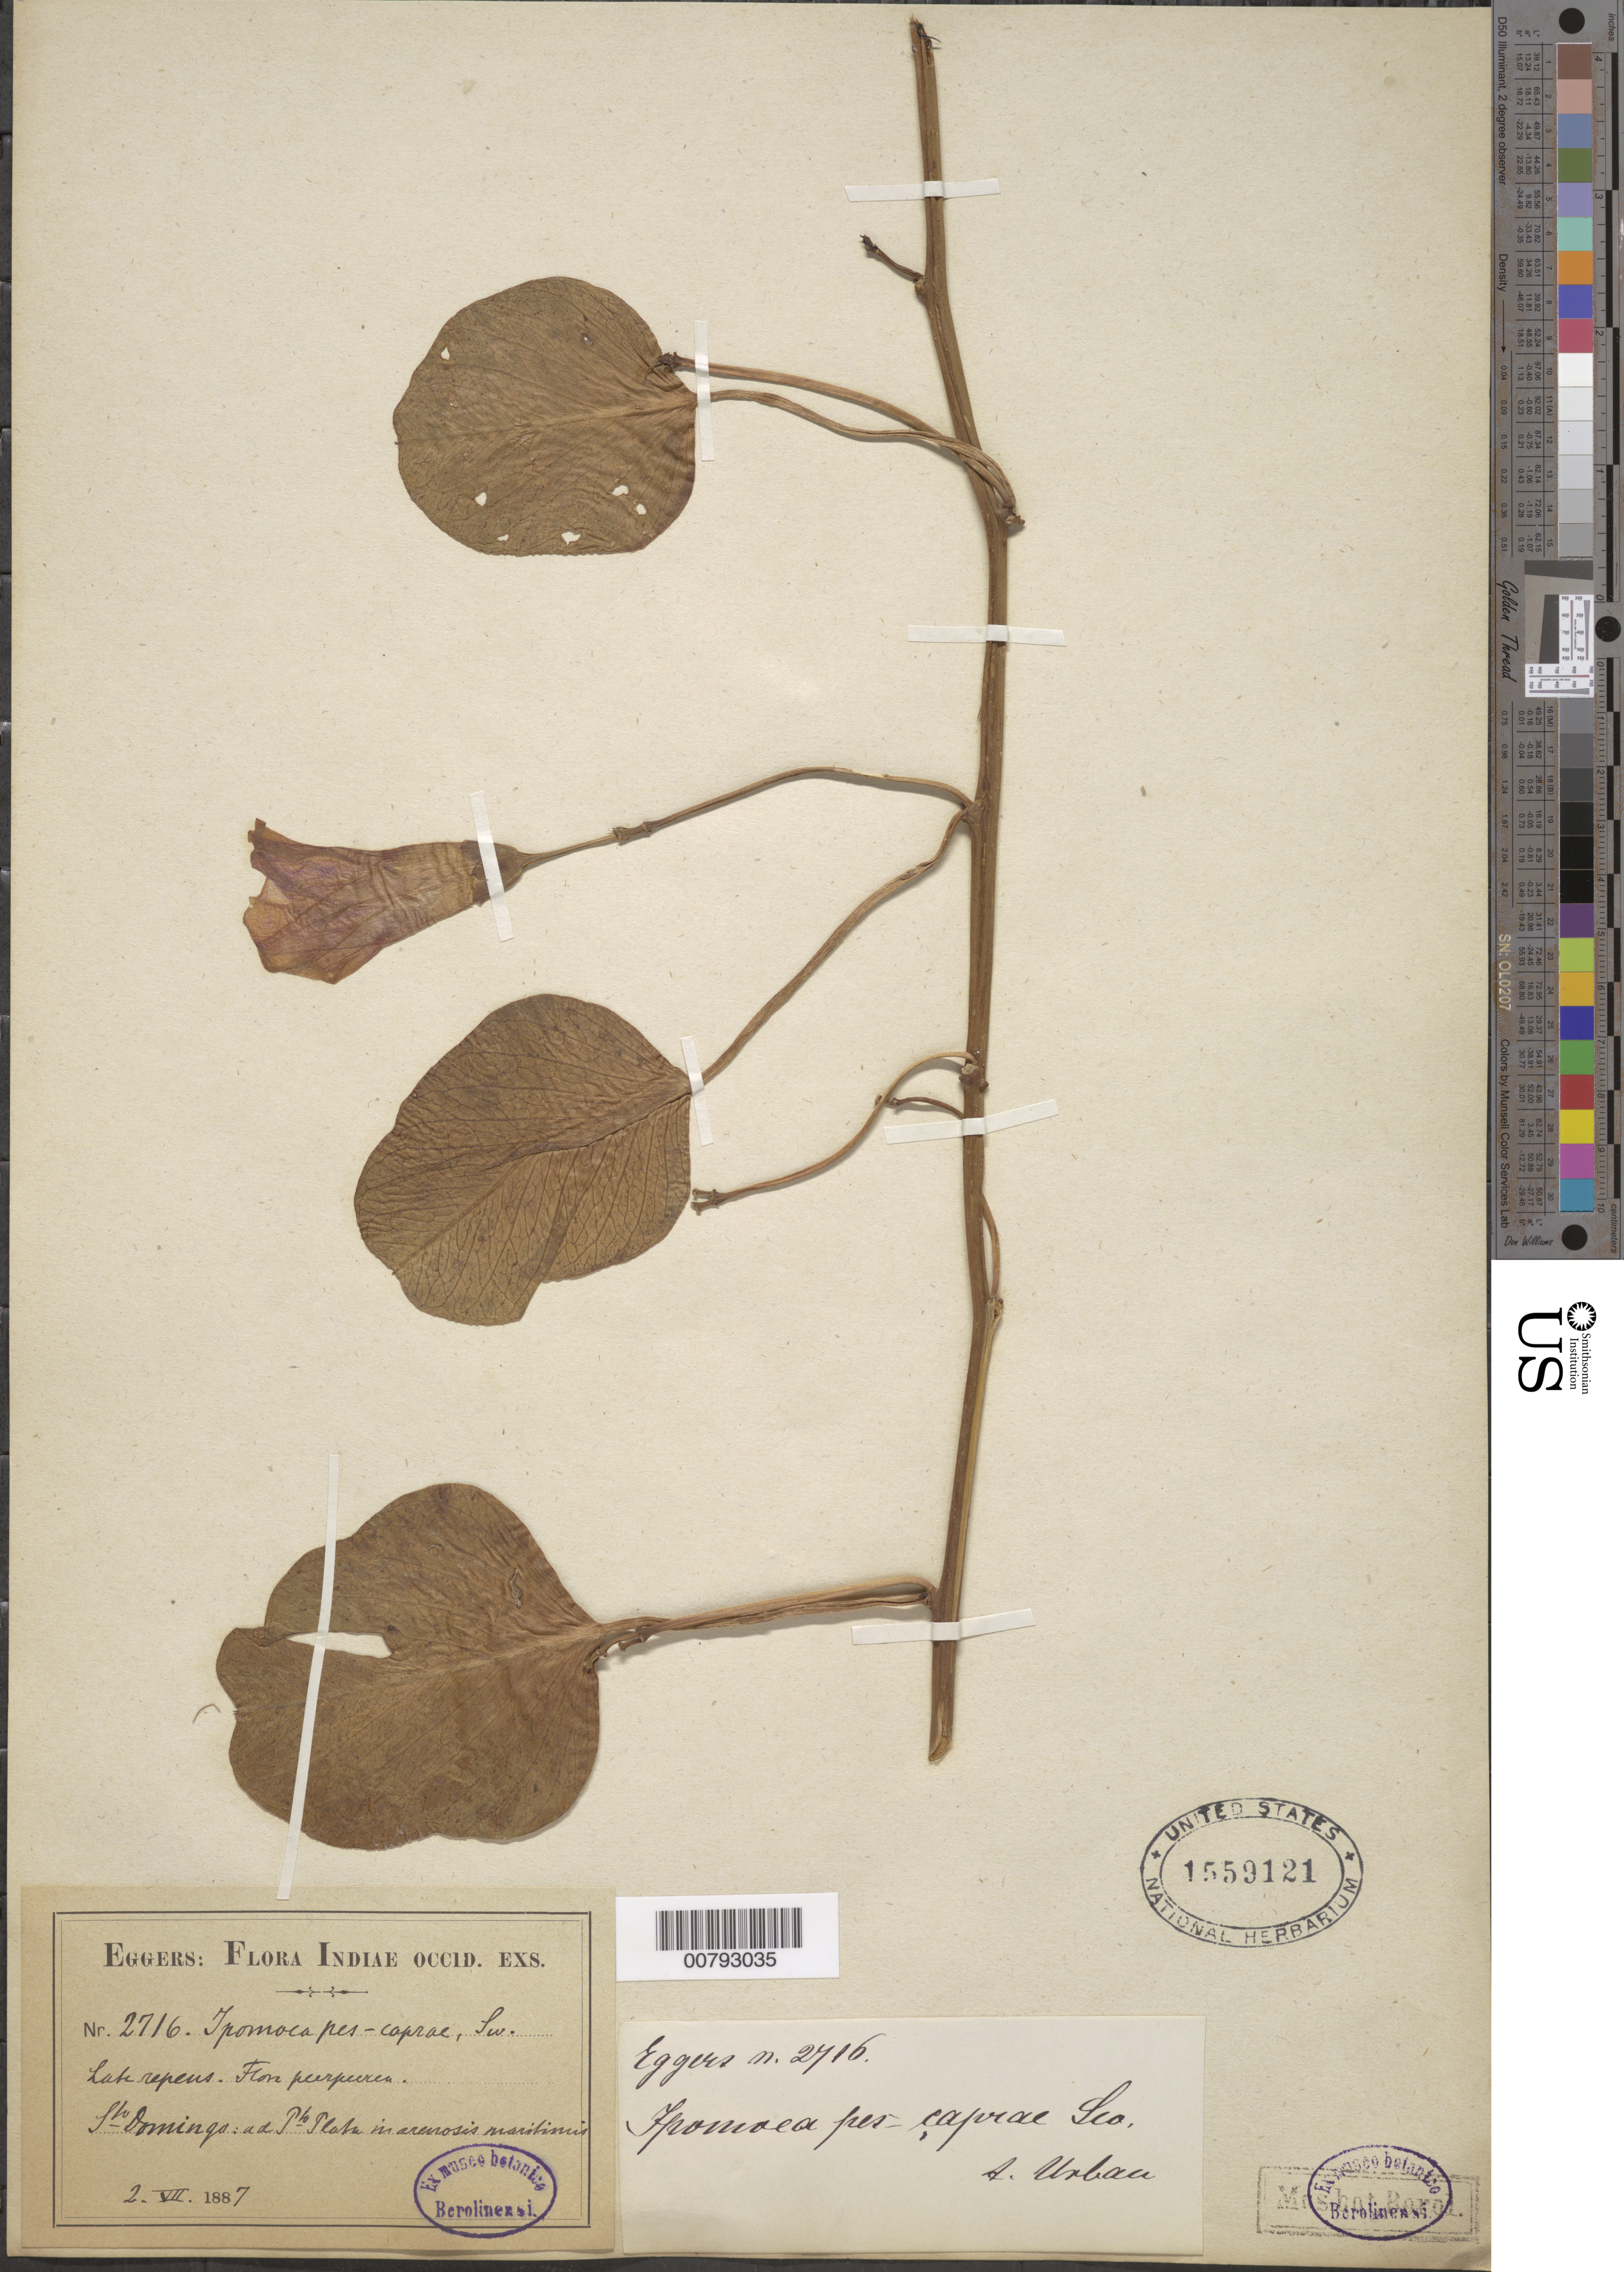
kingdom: Plantae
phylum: Tracheophyta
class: Magnoliopsida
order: Solanales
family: Convolvulaceae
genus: Ipomoea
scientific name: Ipomoea pes-caprae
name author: (L.) R. Br.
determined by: Urban, Ignatz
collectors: H. F. A. von Eggers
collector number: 2716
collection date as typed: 02 Jul 1887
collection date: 1887-07-02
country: Dominican Republic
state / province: Puerto Plata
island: Hispaniola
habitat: In arenosis maritimis.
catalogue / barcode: US 1559121